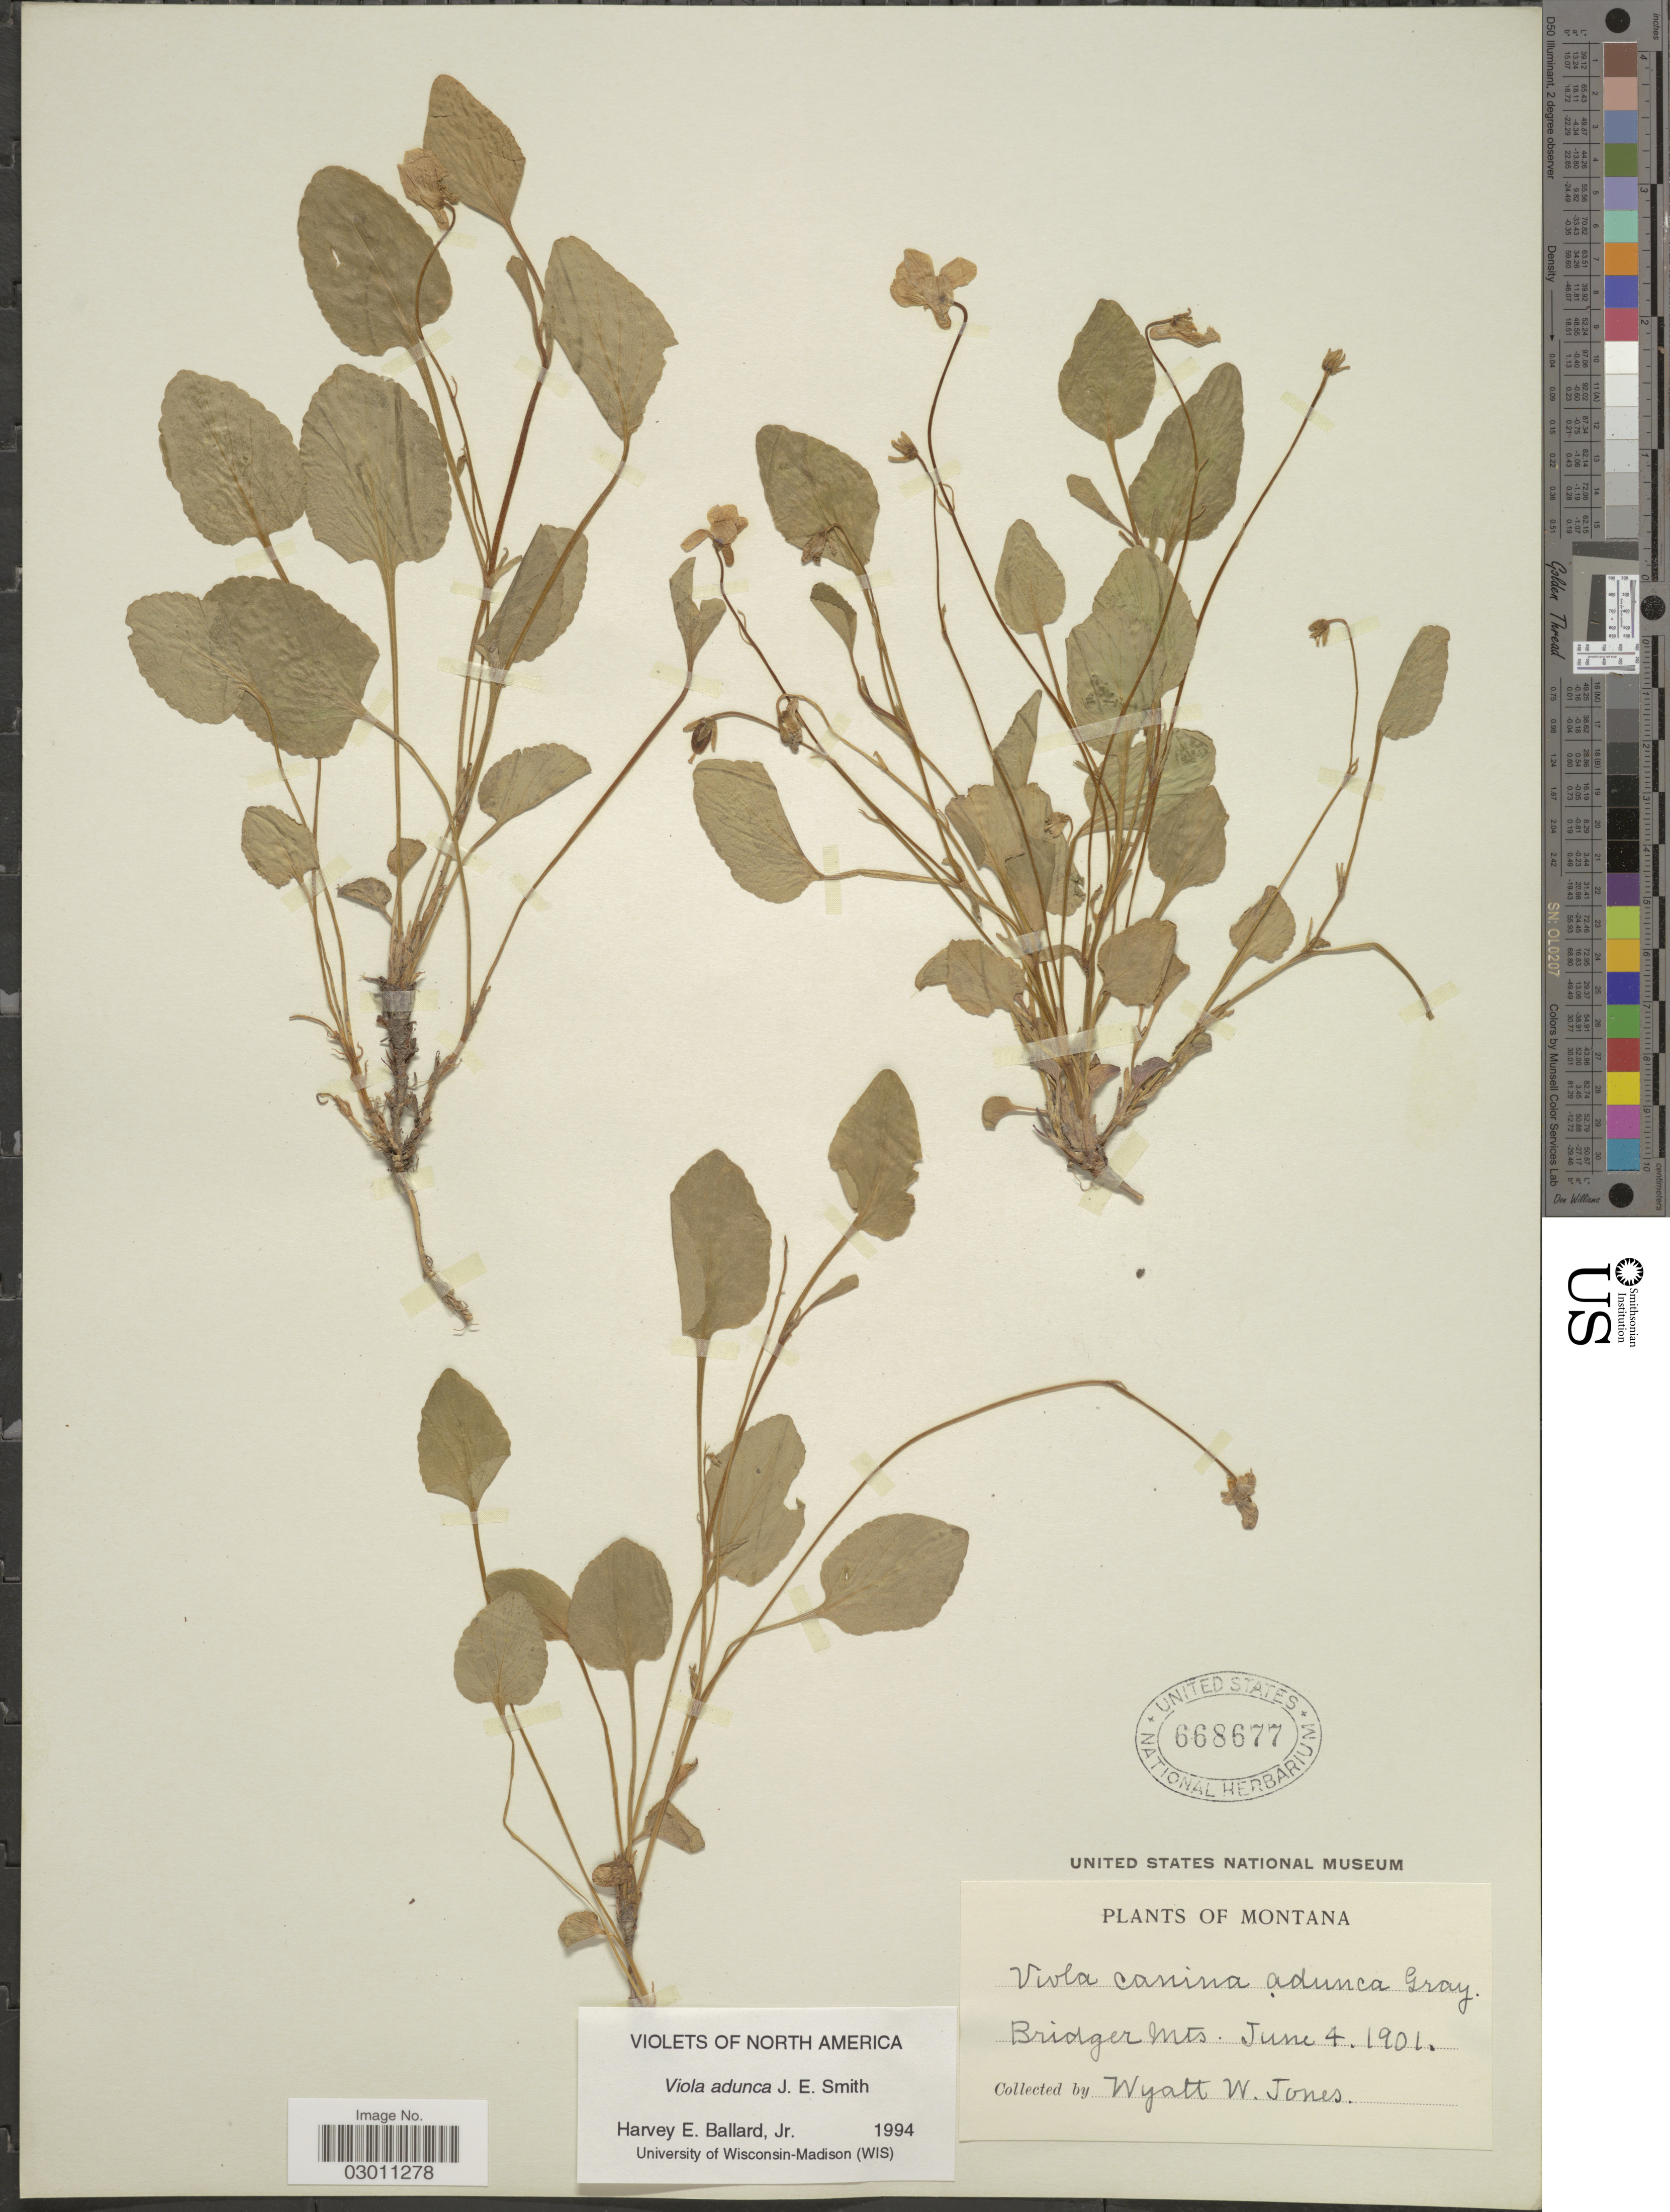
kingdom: Plantae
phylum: Tracheophyta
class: Magnoliopsida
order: Malpighiales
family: Violaceae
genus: Viola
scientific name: Viola adunca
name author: Sm.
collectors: W. W. Jones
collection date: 1901-06-04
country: United States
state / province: Montana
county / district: Gallatin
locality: Bridger Mts.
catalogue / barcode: US 668677